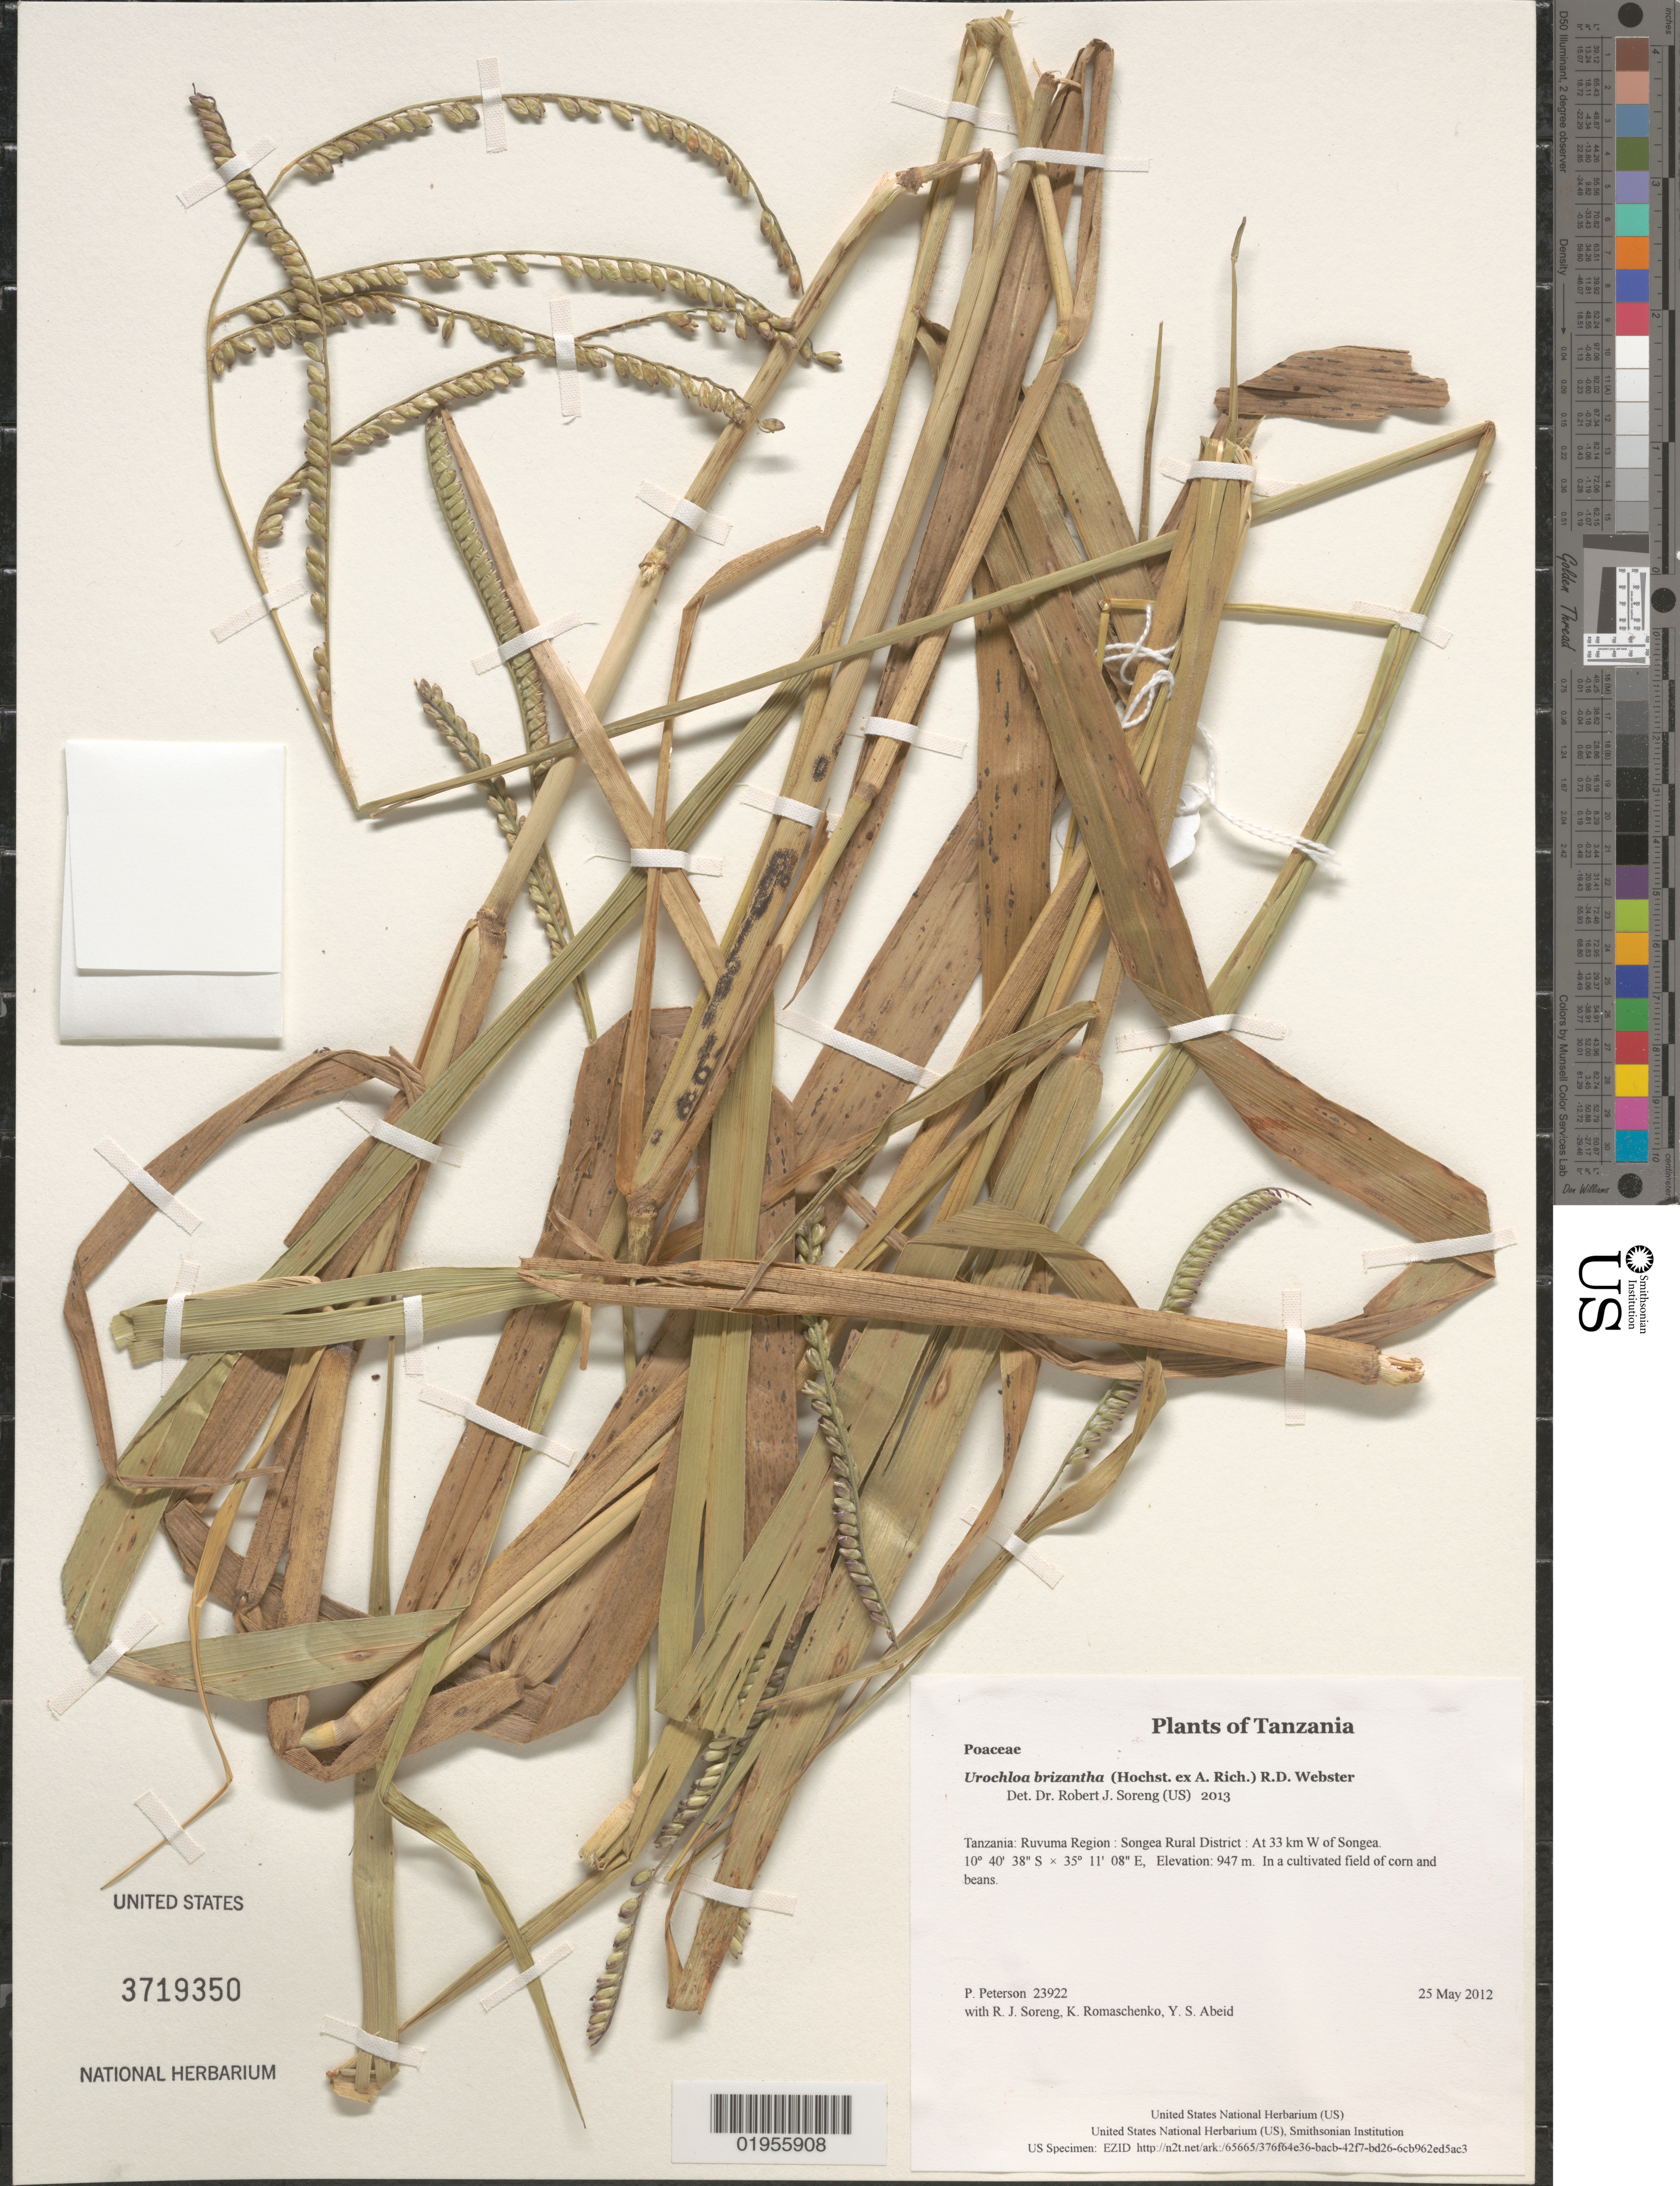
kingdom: Plantae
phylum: Tracheophyta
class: Liliopsida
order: Poales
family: Poaceae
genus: Urochloa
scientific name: Urochloa brizantha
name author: (Hochst. ex A. Rich.) R.D. Webster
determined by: Soreng, Robert J., Research Associate (BOT), Smithsonian Institution - National Museum of Natural History (UNITED STATES)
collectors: P. M. Peterson, R. J. Soreng, K. Romaschenko & Y. Abeid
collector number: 23922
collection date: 2012-05-25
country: Tanzania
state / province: Ruvuma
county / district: Songea Rural District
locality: At 33 km W of Songea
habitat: In a cultivated field of corn and beans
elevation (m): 947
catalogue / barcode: US 3719350